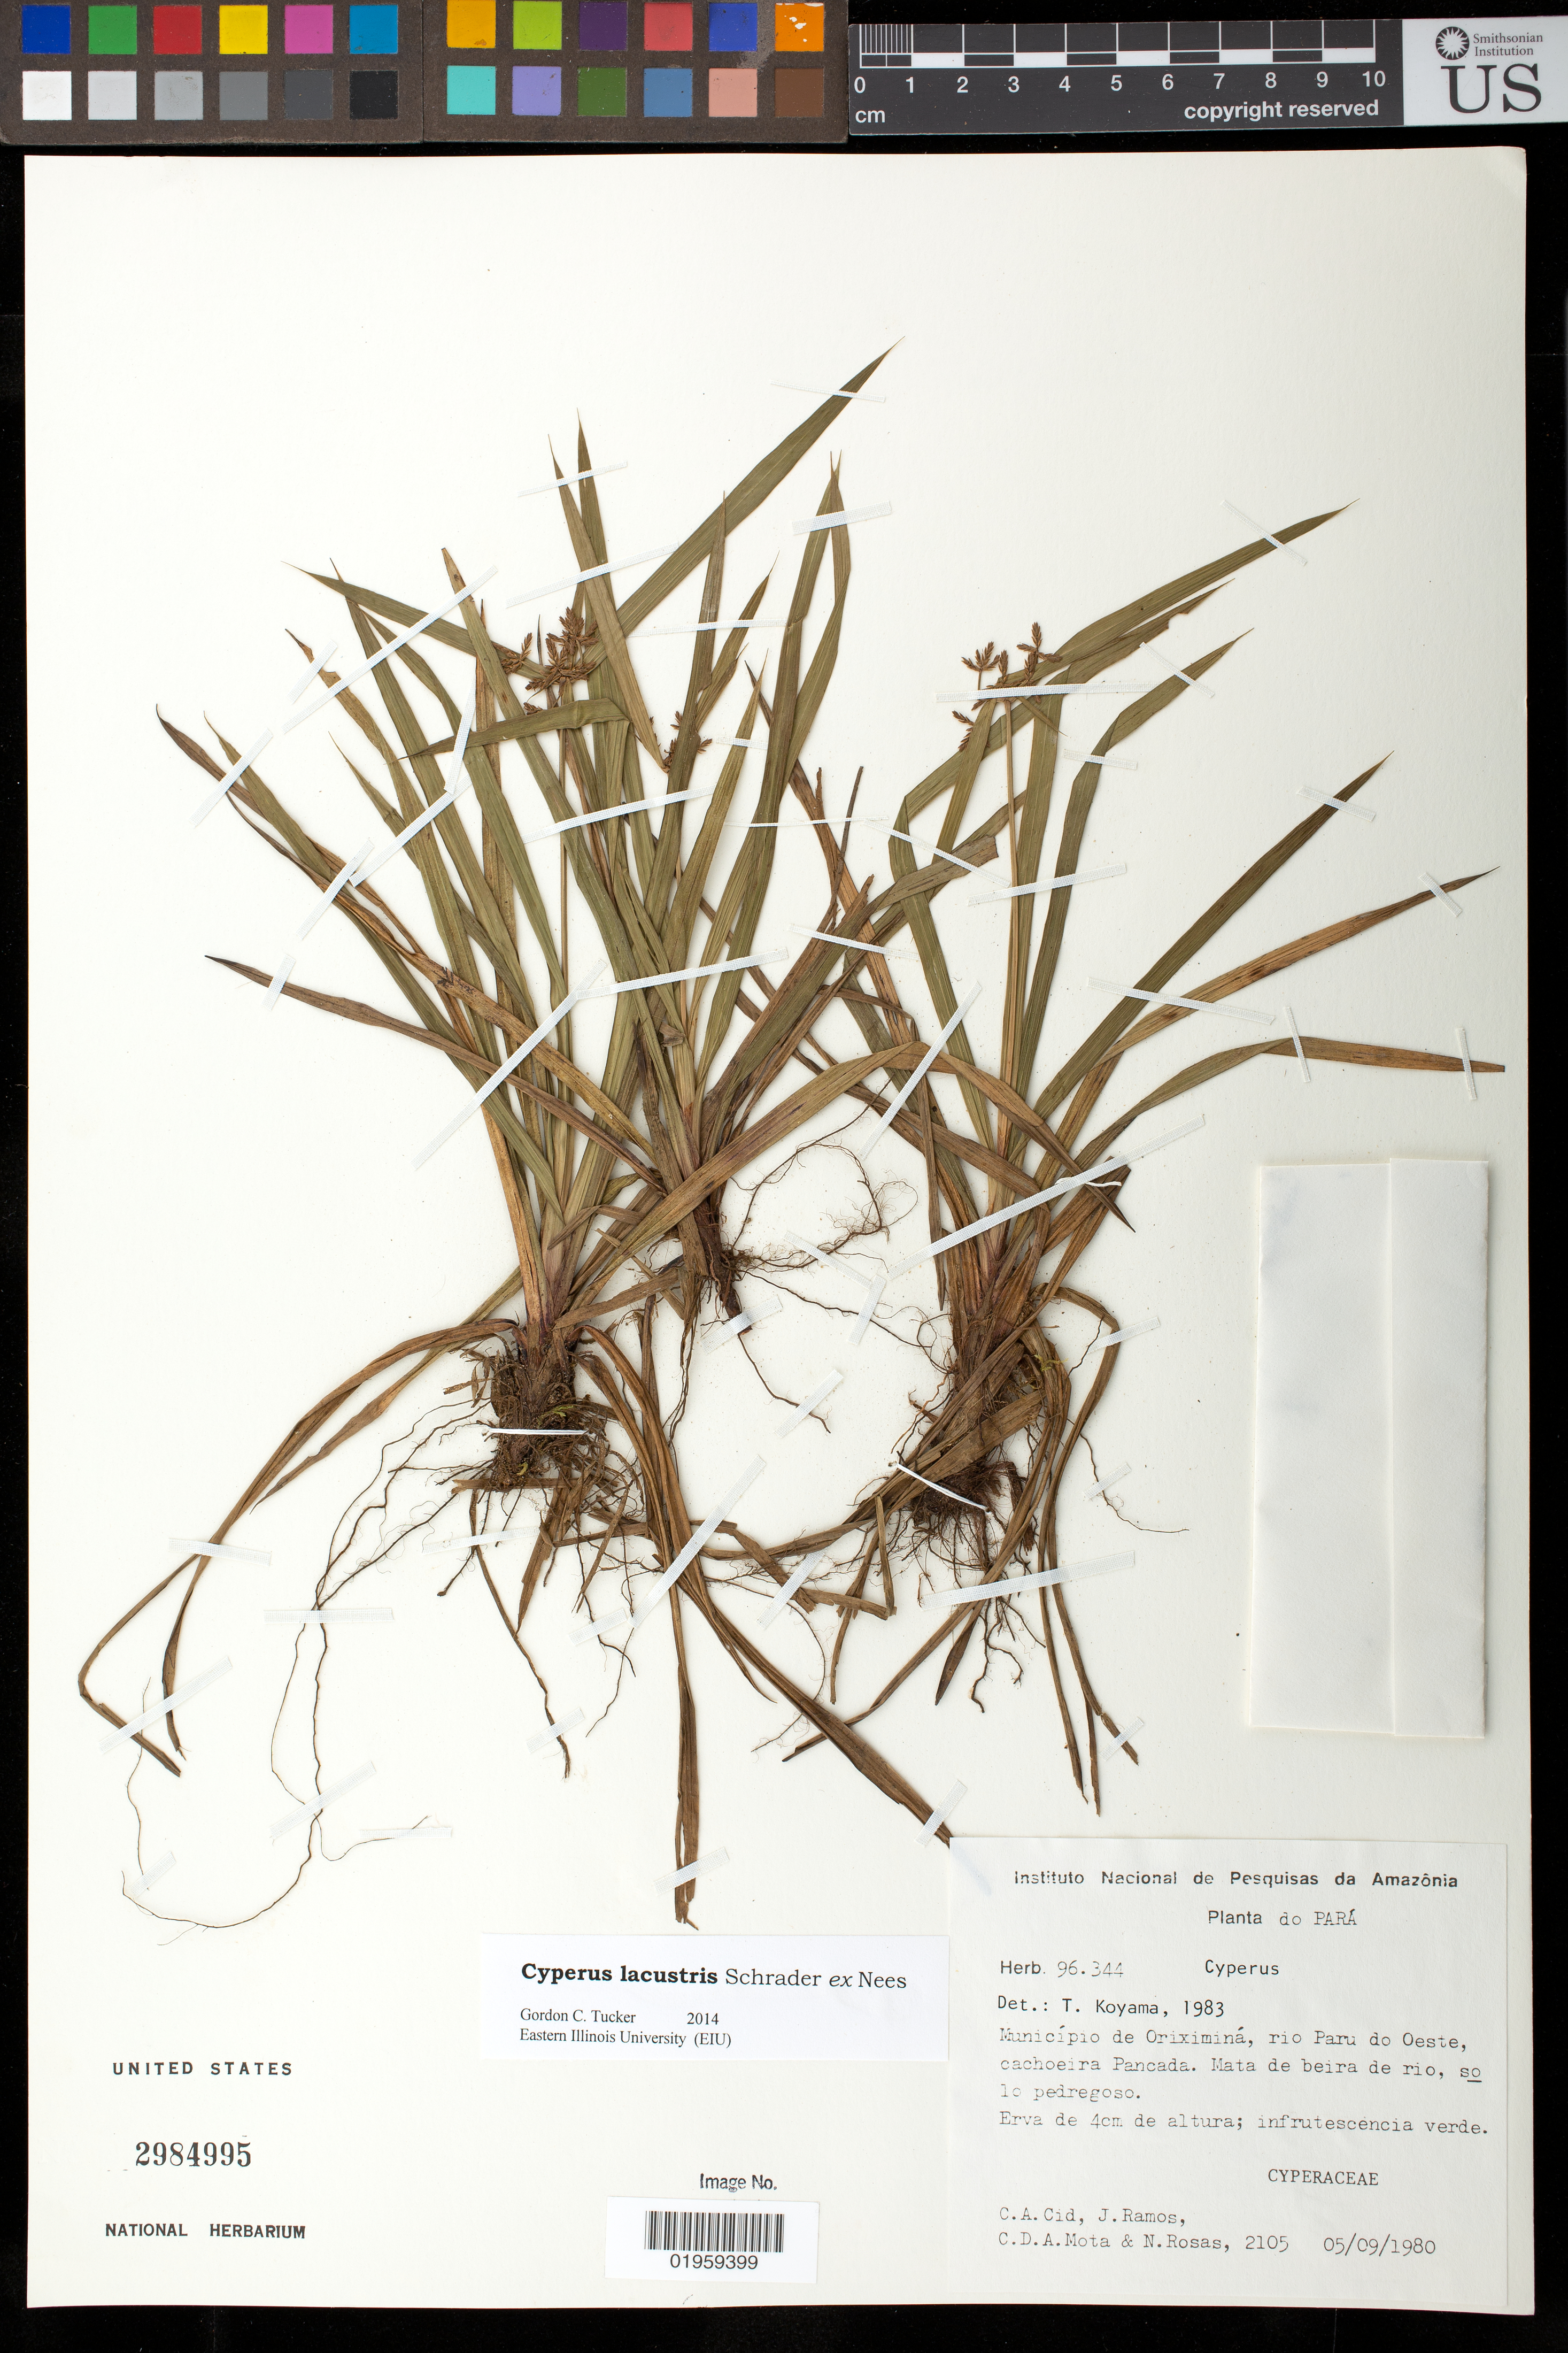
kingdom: Plantae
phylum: Tracheophyta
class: Liliopsida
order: Poales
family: Cyperaceae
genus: Cyperus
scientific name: Cyperus lacustris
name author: Schrad. ex Nees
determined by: Tucker, G. C.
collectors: C. A. Cid Ferreira, J. Ramos, C. D. A. Mota & N. Rosas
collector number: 2105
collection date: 1980-09-05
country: Brazil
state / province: Pará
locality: Municipio de Oriximina, rio Paru do Oeste, cachoeira Pancada, Mata de beira de rio, solo pedregoso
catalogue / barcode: US 2984995